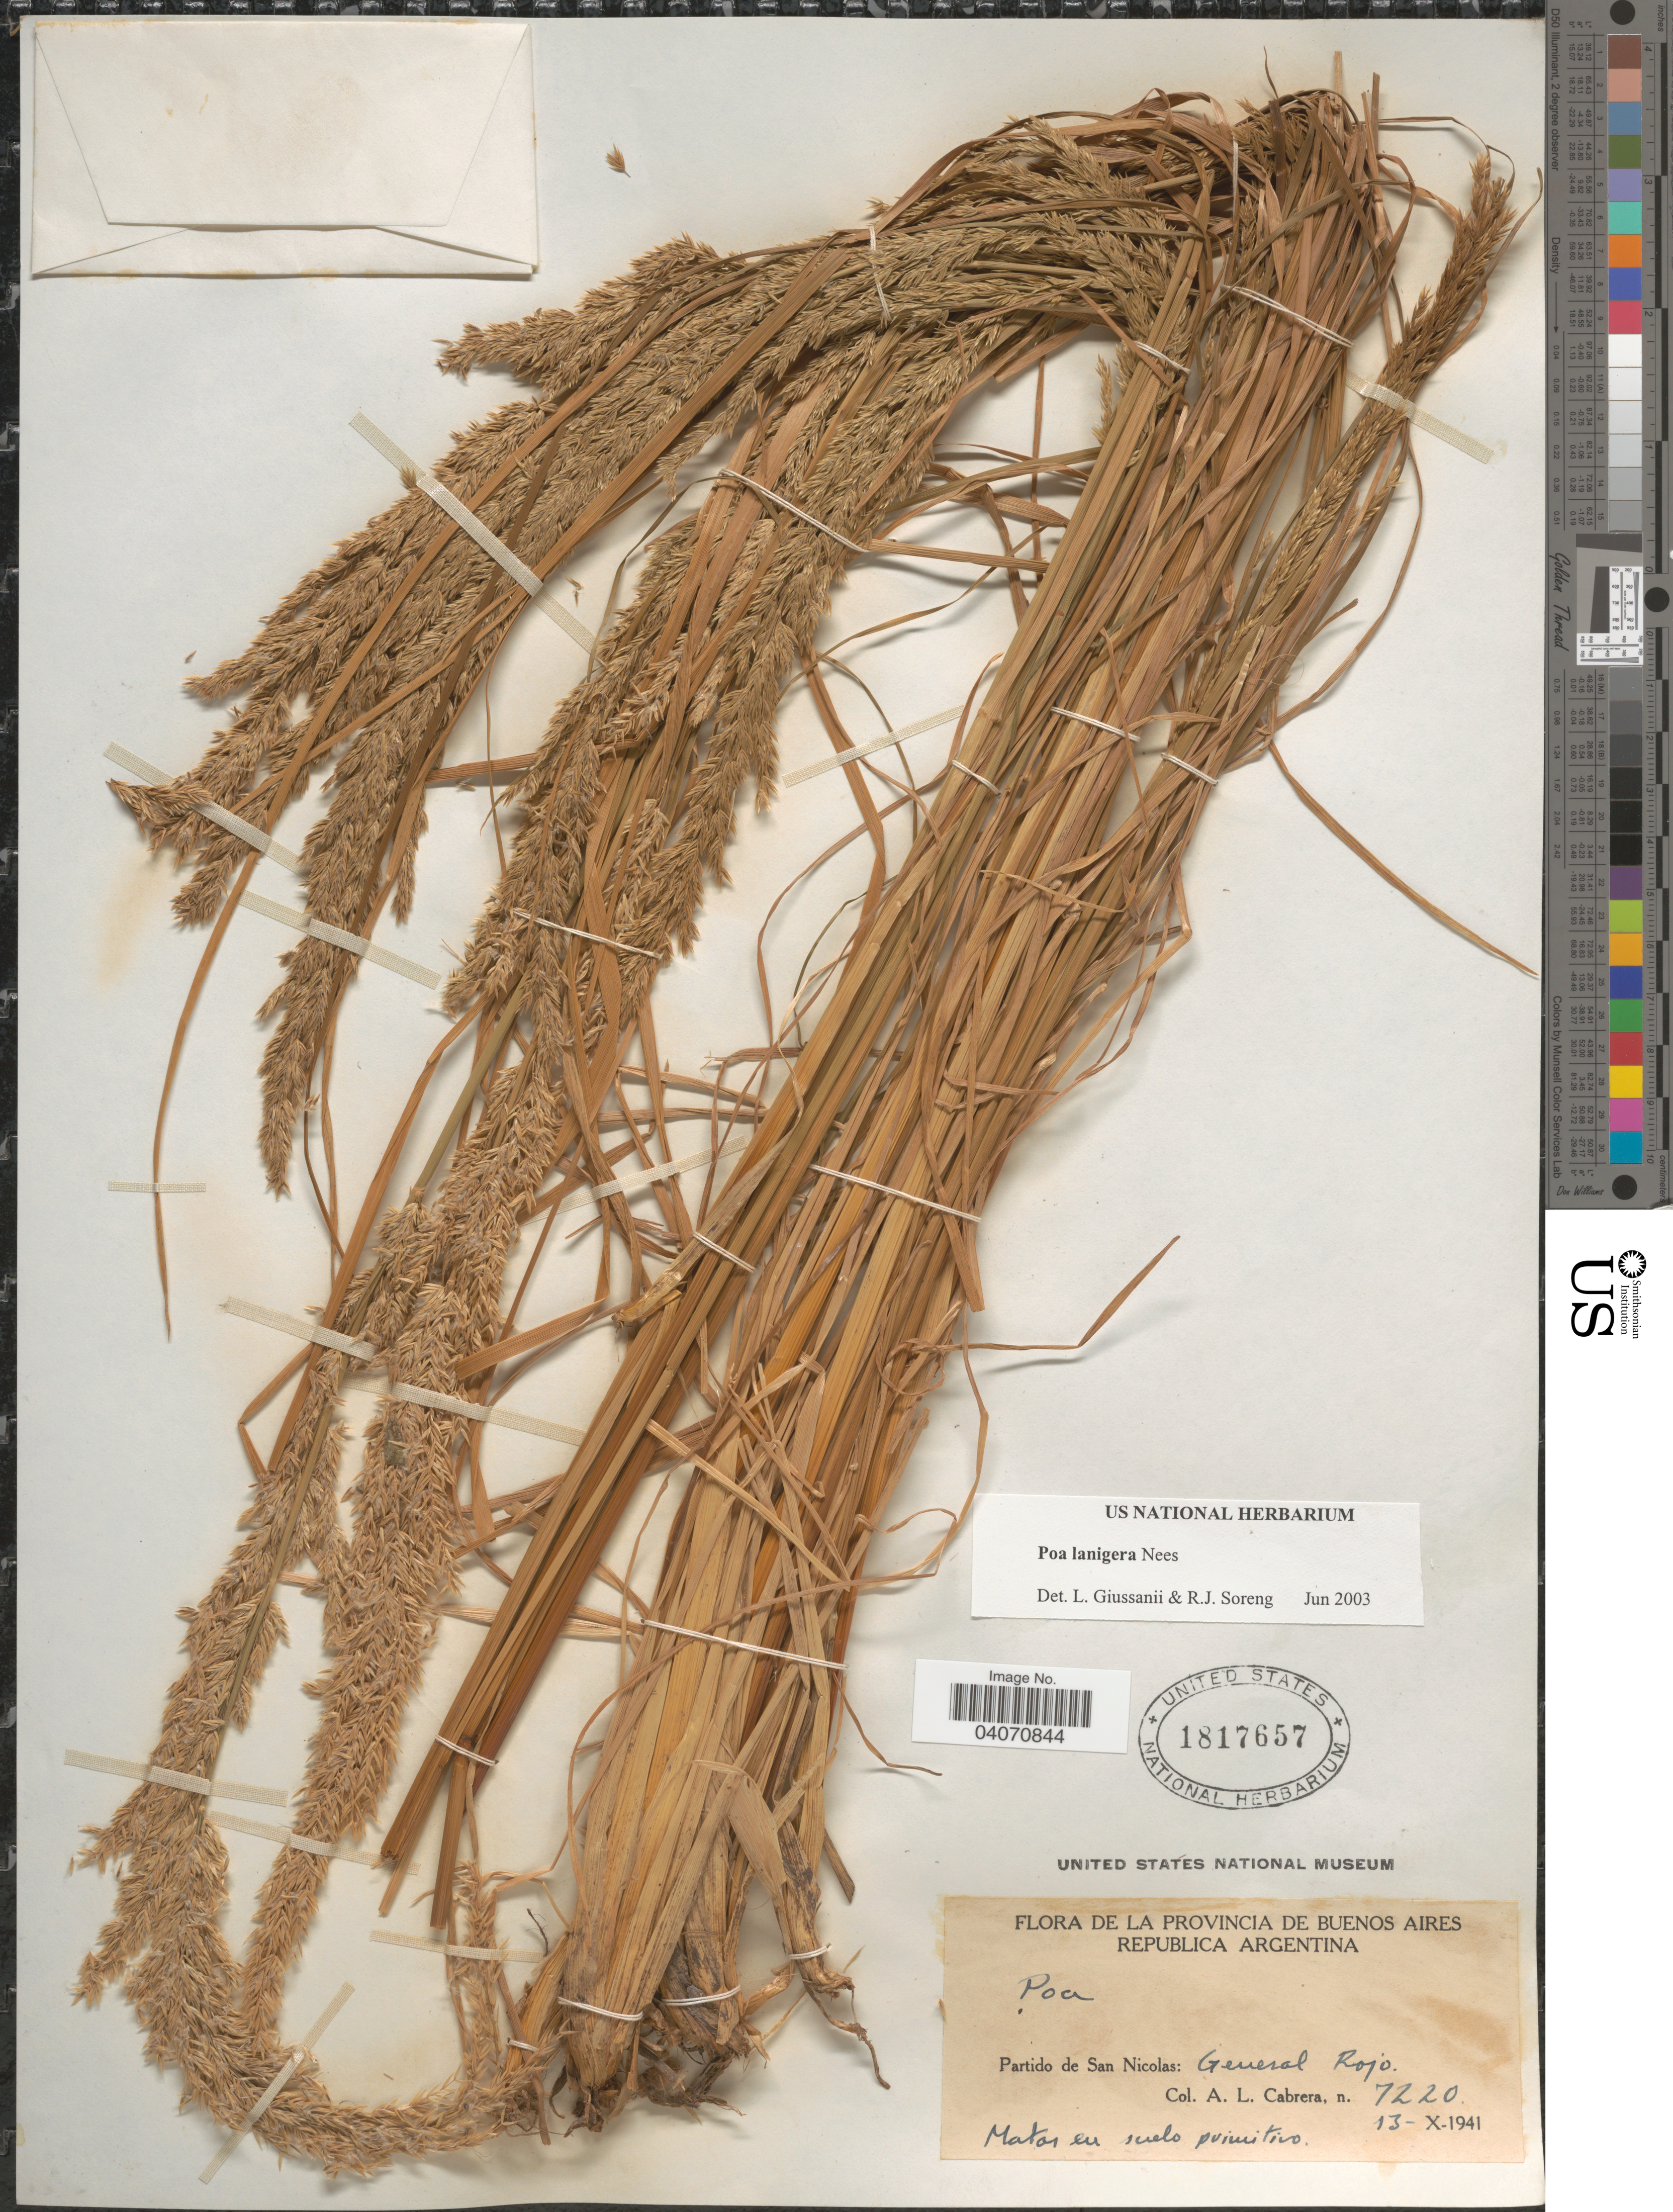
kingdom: Plantae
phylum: Tracheophyta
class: Liliopsida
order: Poales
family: Poaceae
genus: Poa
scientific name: Poa lanigera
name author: Nees in Mart.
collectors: A. L. Cabrera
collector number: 7220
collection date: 1941-10-13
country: Argentina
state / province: Buenos Aires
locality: Partido de San Nicolas: General Rojo.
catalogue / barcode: US 1817657